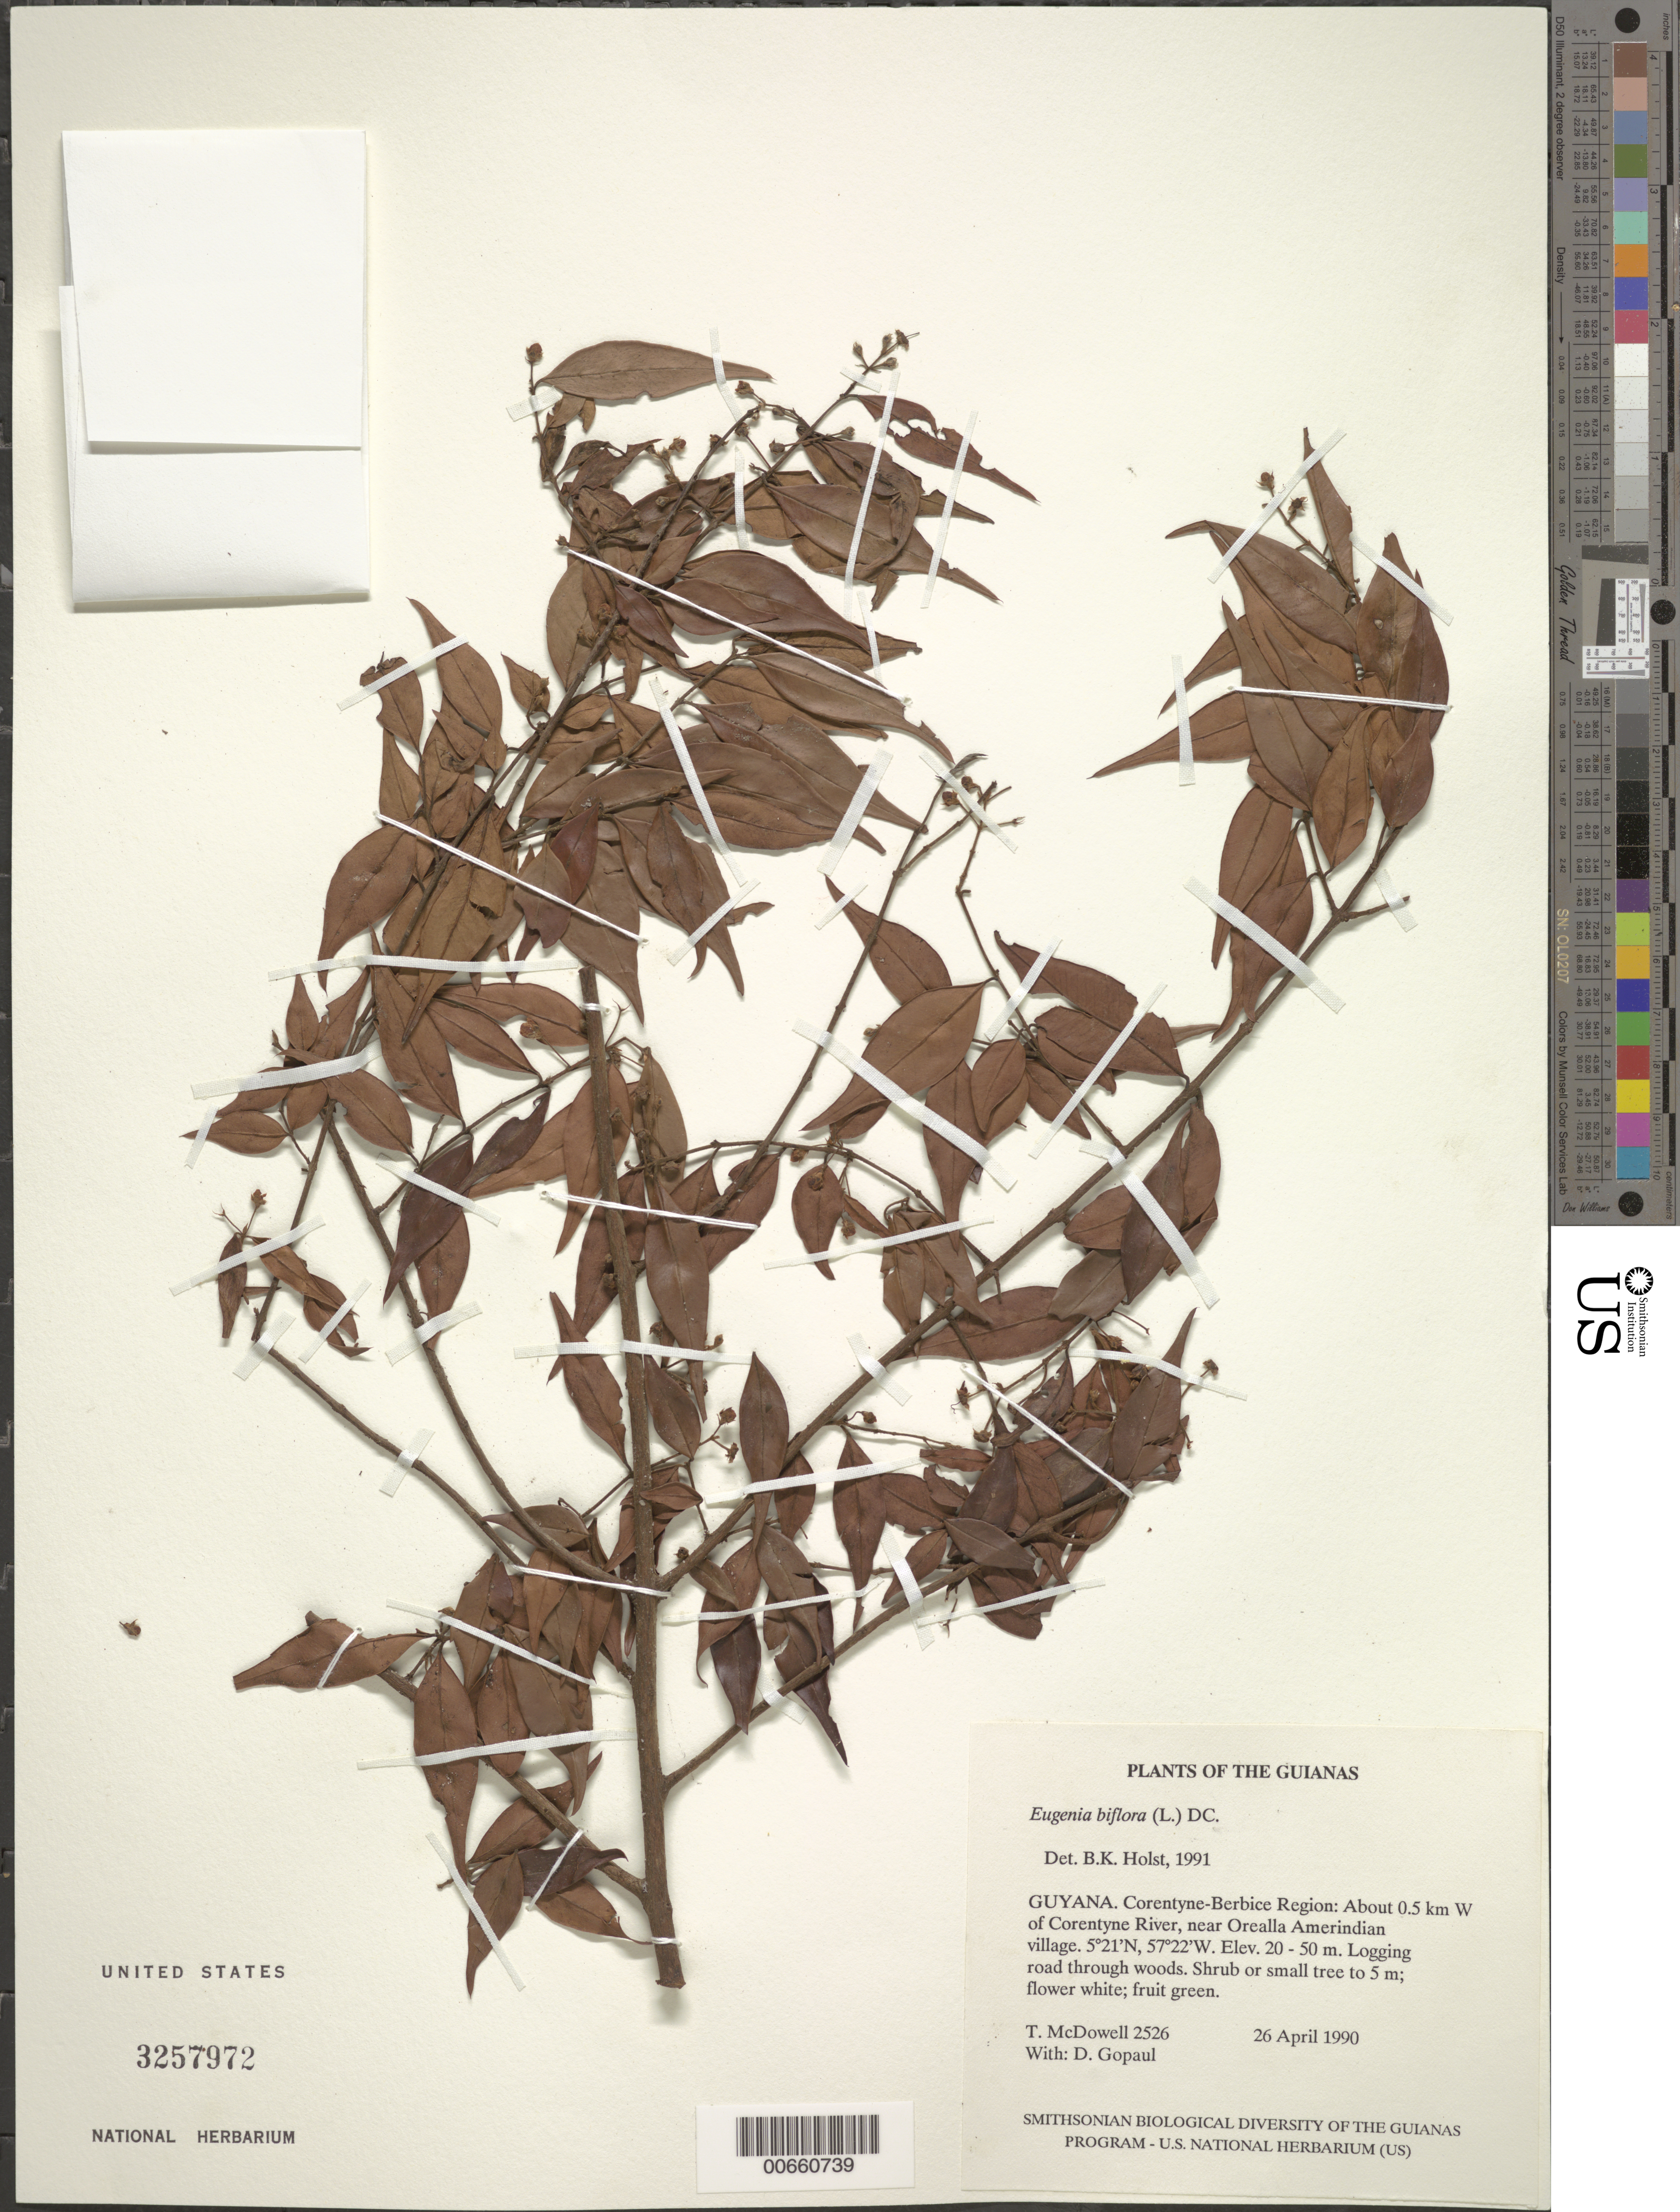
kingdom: Plantae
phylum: Tracheophyta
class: Magnoliopsida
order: Myrtales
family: Myrtaceae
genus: Eugenia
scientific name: Eugenia biflora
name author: (L.) DC.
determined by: Holst, Bruce K.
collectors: T. McDowell & D. Gopaul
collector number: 2526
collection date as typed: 26 April 1990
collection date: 1990-04-26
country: Guyana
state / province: E. Berbice-Corentyne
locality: About 0.5 km W of Corentyne River, near Orealla Amerindian village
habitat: Logging road through woods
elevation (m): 20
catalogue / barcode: US 3257972